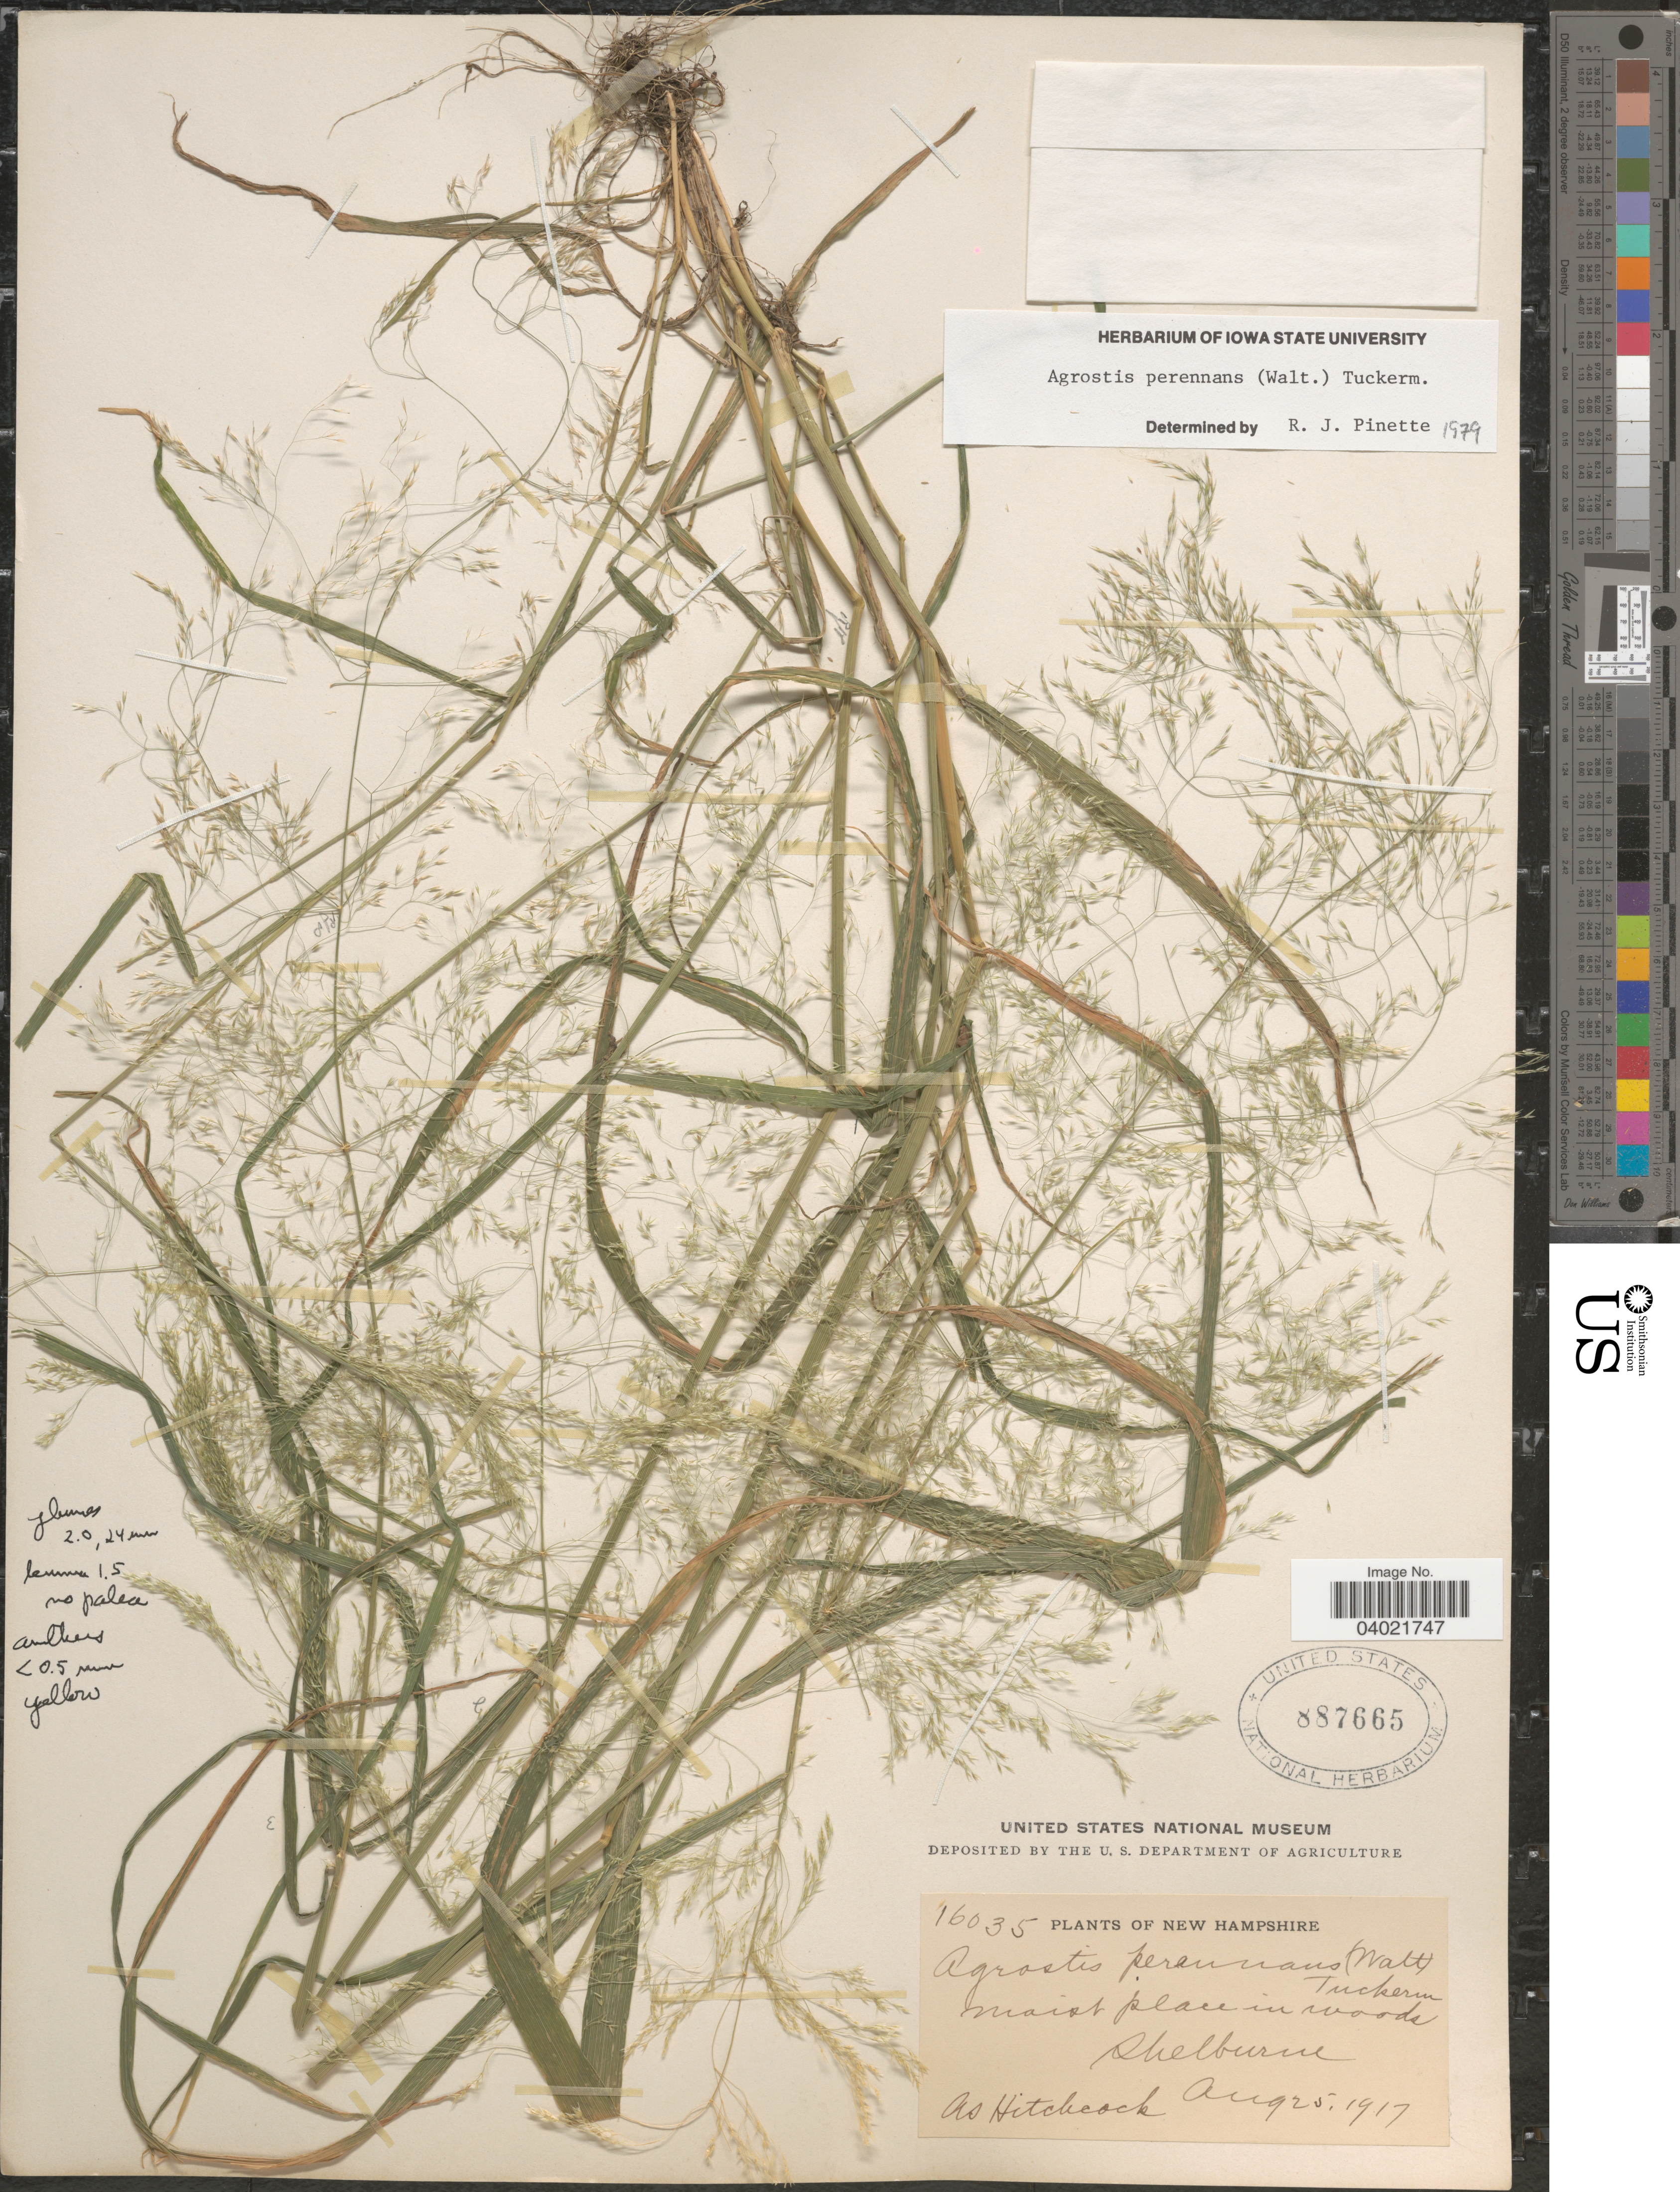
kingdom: Plantae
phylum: Tracheophyta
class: Liliopsida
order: Poales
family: Poaceae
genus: Agrostis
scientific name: Agrostis perennans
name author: (Walter) Tuck.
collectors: A. S. Hitchcock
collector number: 16035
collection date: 1917-08-25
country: United States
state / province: New Hampshire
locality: Shelburne.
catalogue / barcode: US 887665